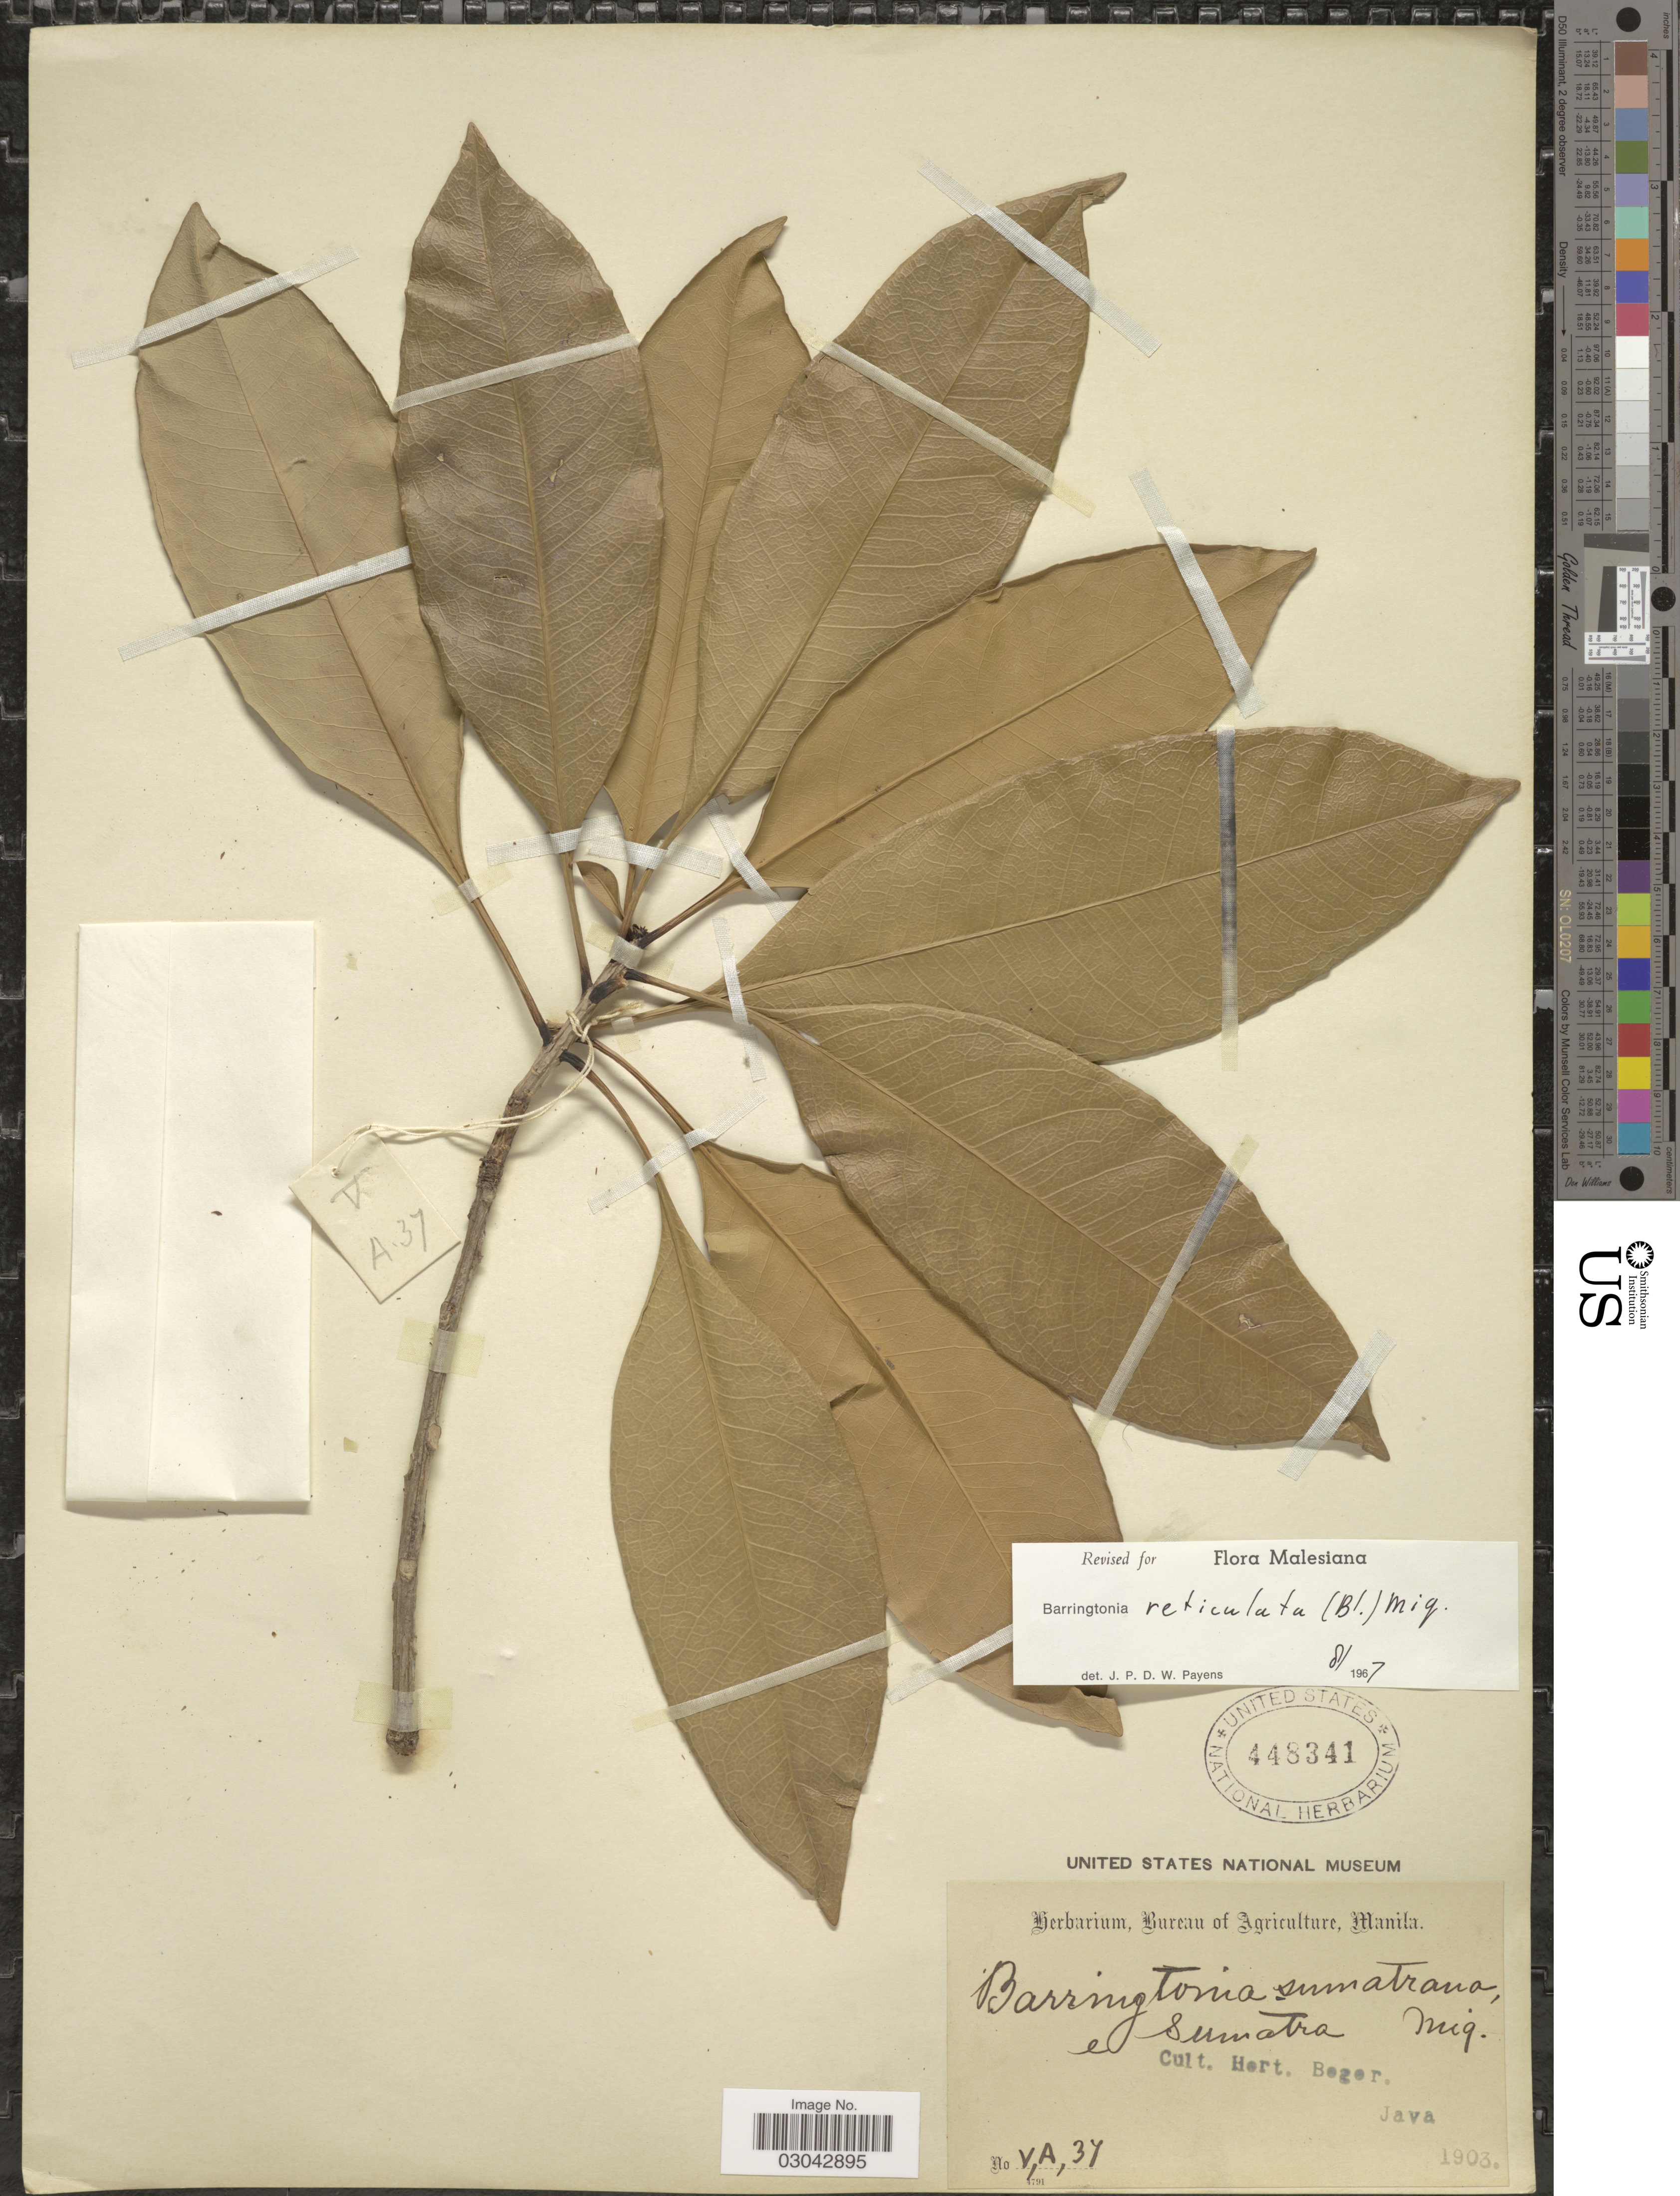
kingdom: Plantae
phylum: Tracheophyta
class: Magnoliopsida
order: Ericales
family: Lecythidaceae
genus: Barringtonia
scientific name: Barringtonia reticulata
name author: (Blume) Miq.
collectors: Ex herb. Bureau of Agriculture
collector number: V,A,37?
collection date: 1903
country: Indonesia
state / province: Java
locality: Cult. Hort. Bogor.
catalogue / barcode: US 448341